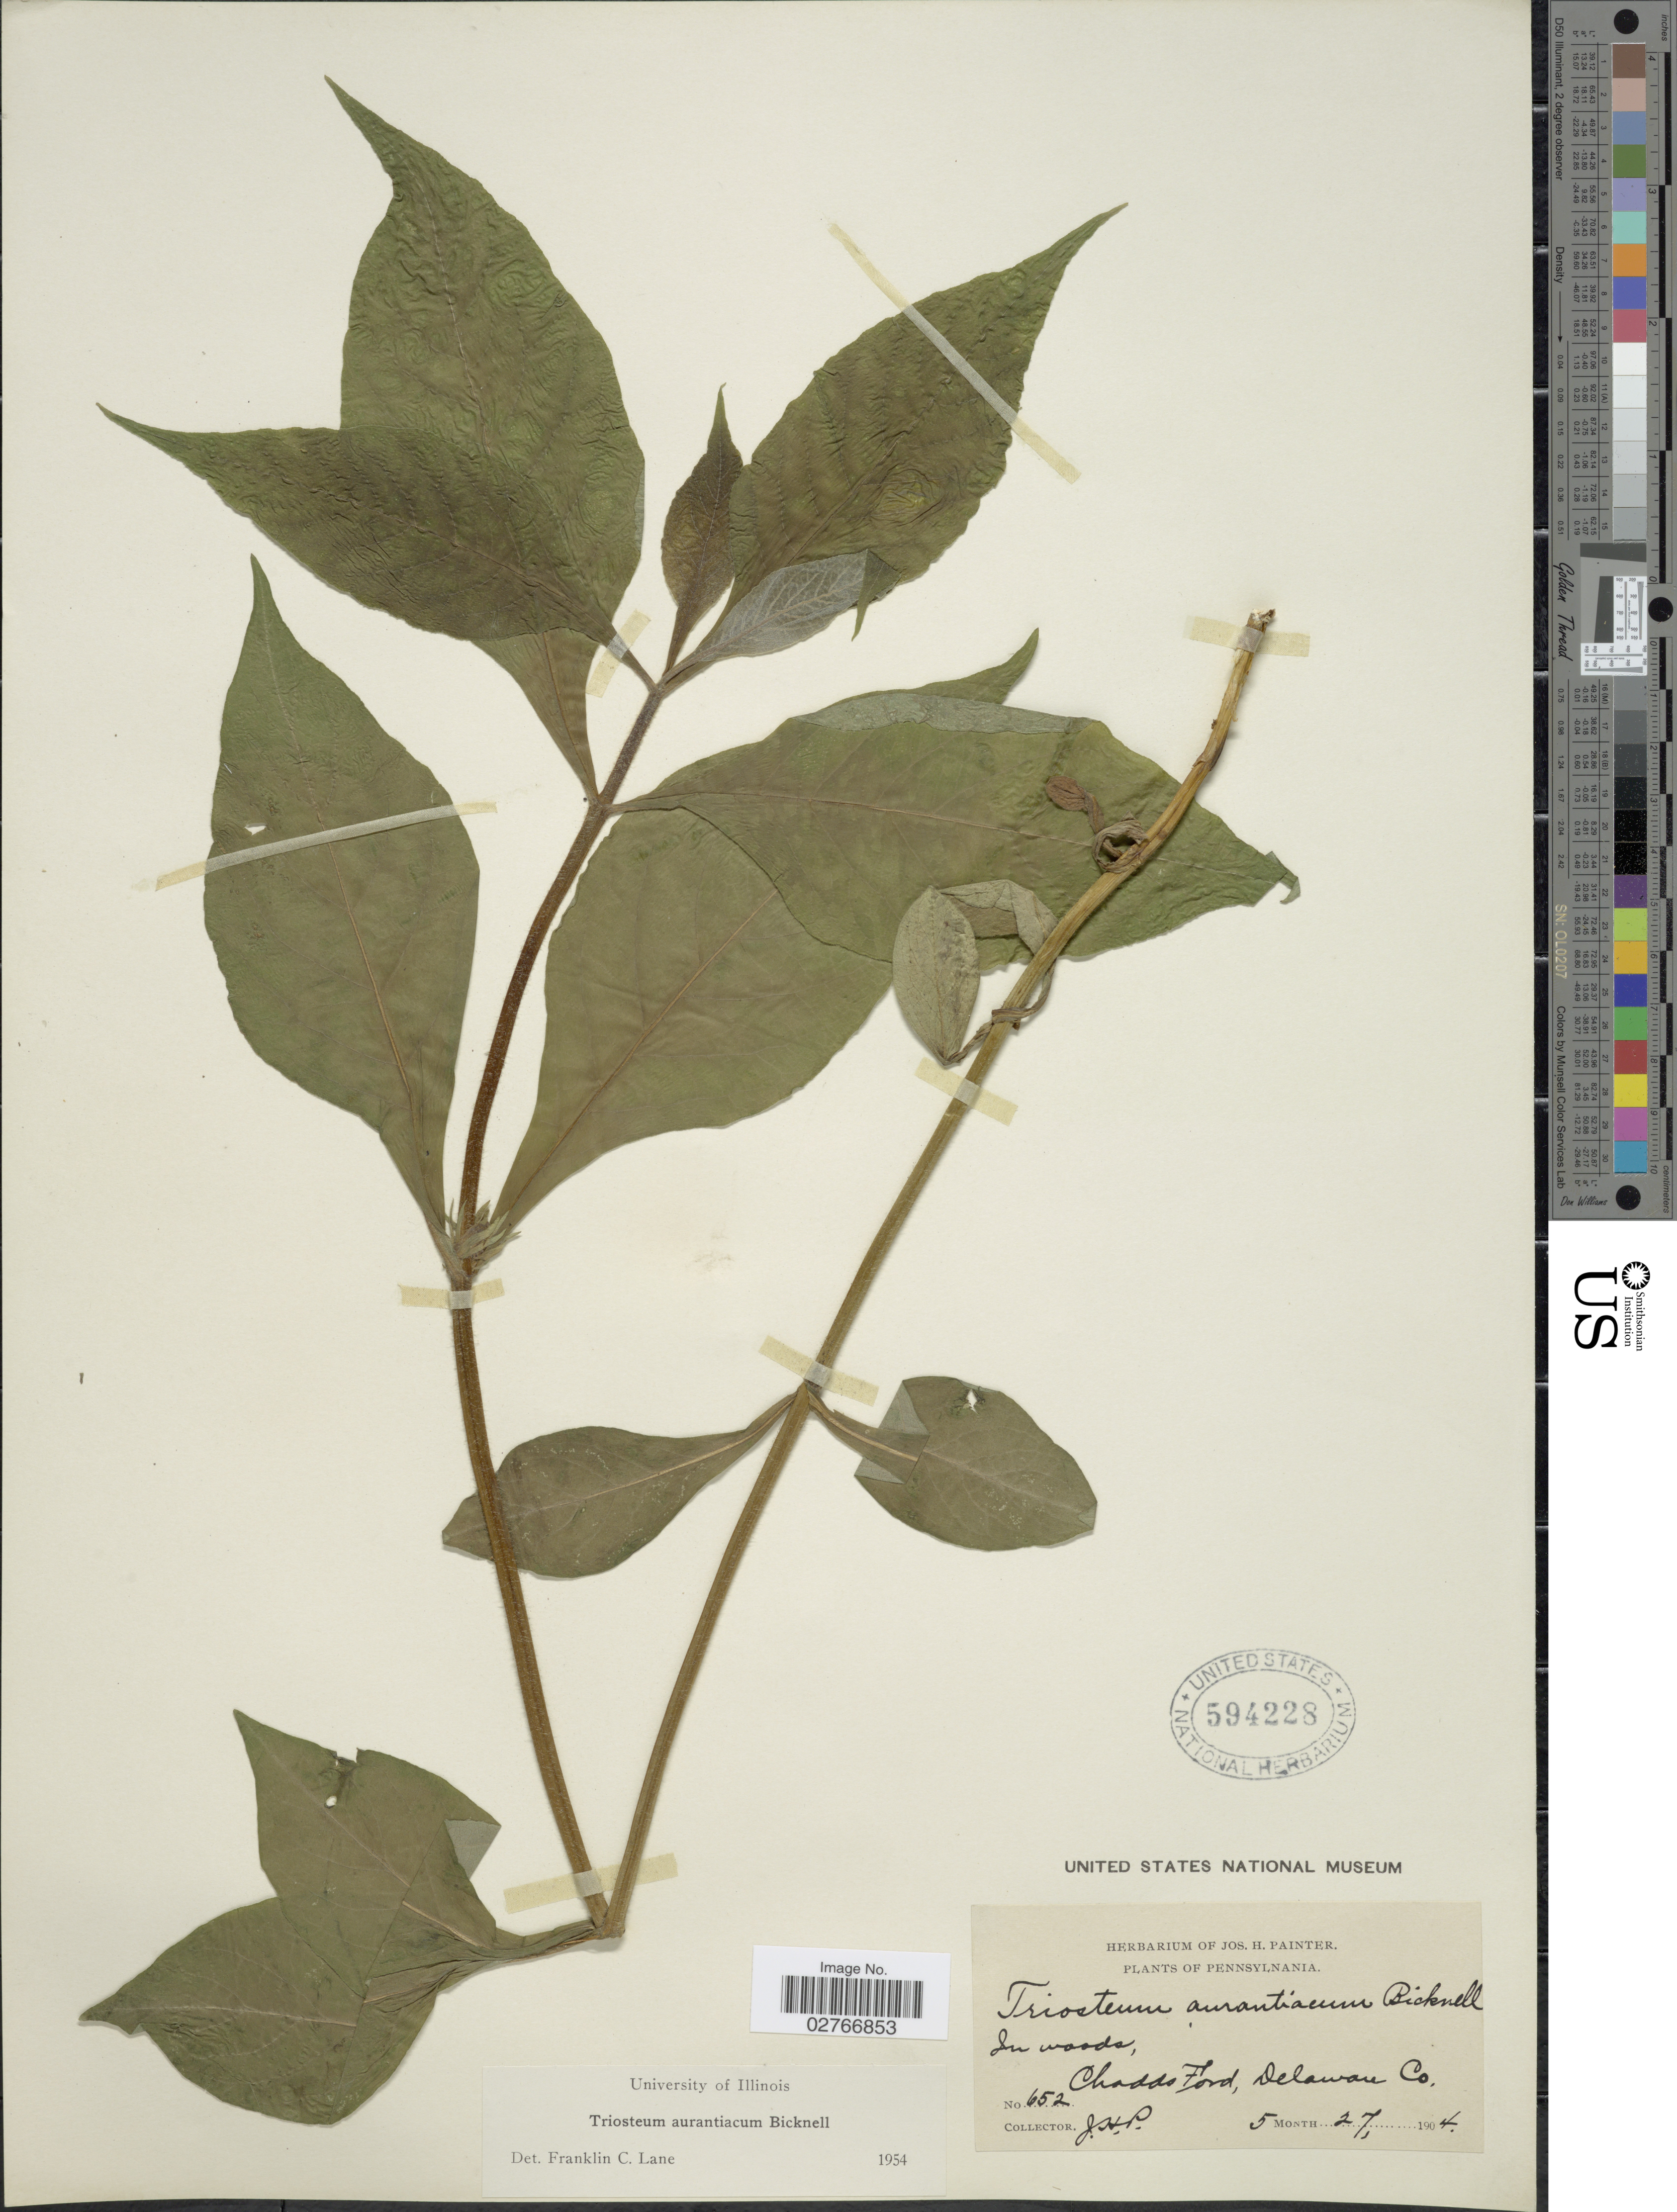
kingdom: Plantae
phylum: Tracheophyta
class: Magnoliopsida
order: Dipsacales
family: Caprifoliaceae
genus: Triosteum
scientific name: Triosteum aurantiacum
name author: E.P. Bicknell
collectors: J. H. Painter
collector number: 652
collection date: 1904-05-27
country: United States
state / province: Pennsylvania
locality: Chadds Ford, Delaware Co.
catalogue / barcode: US 594228